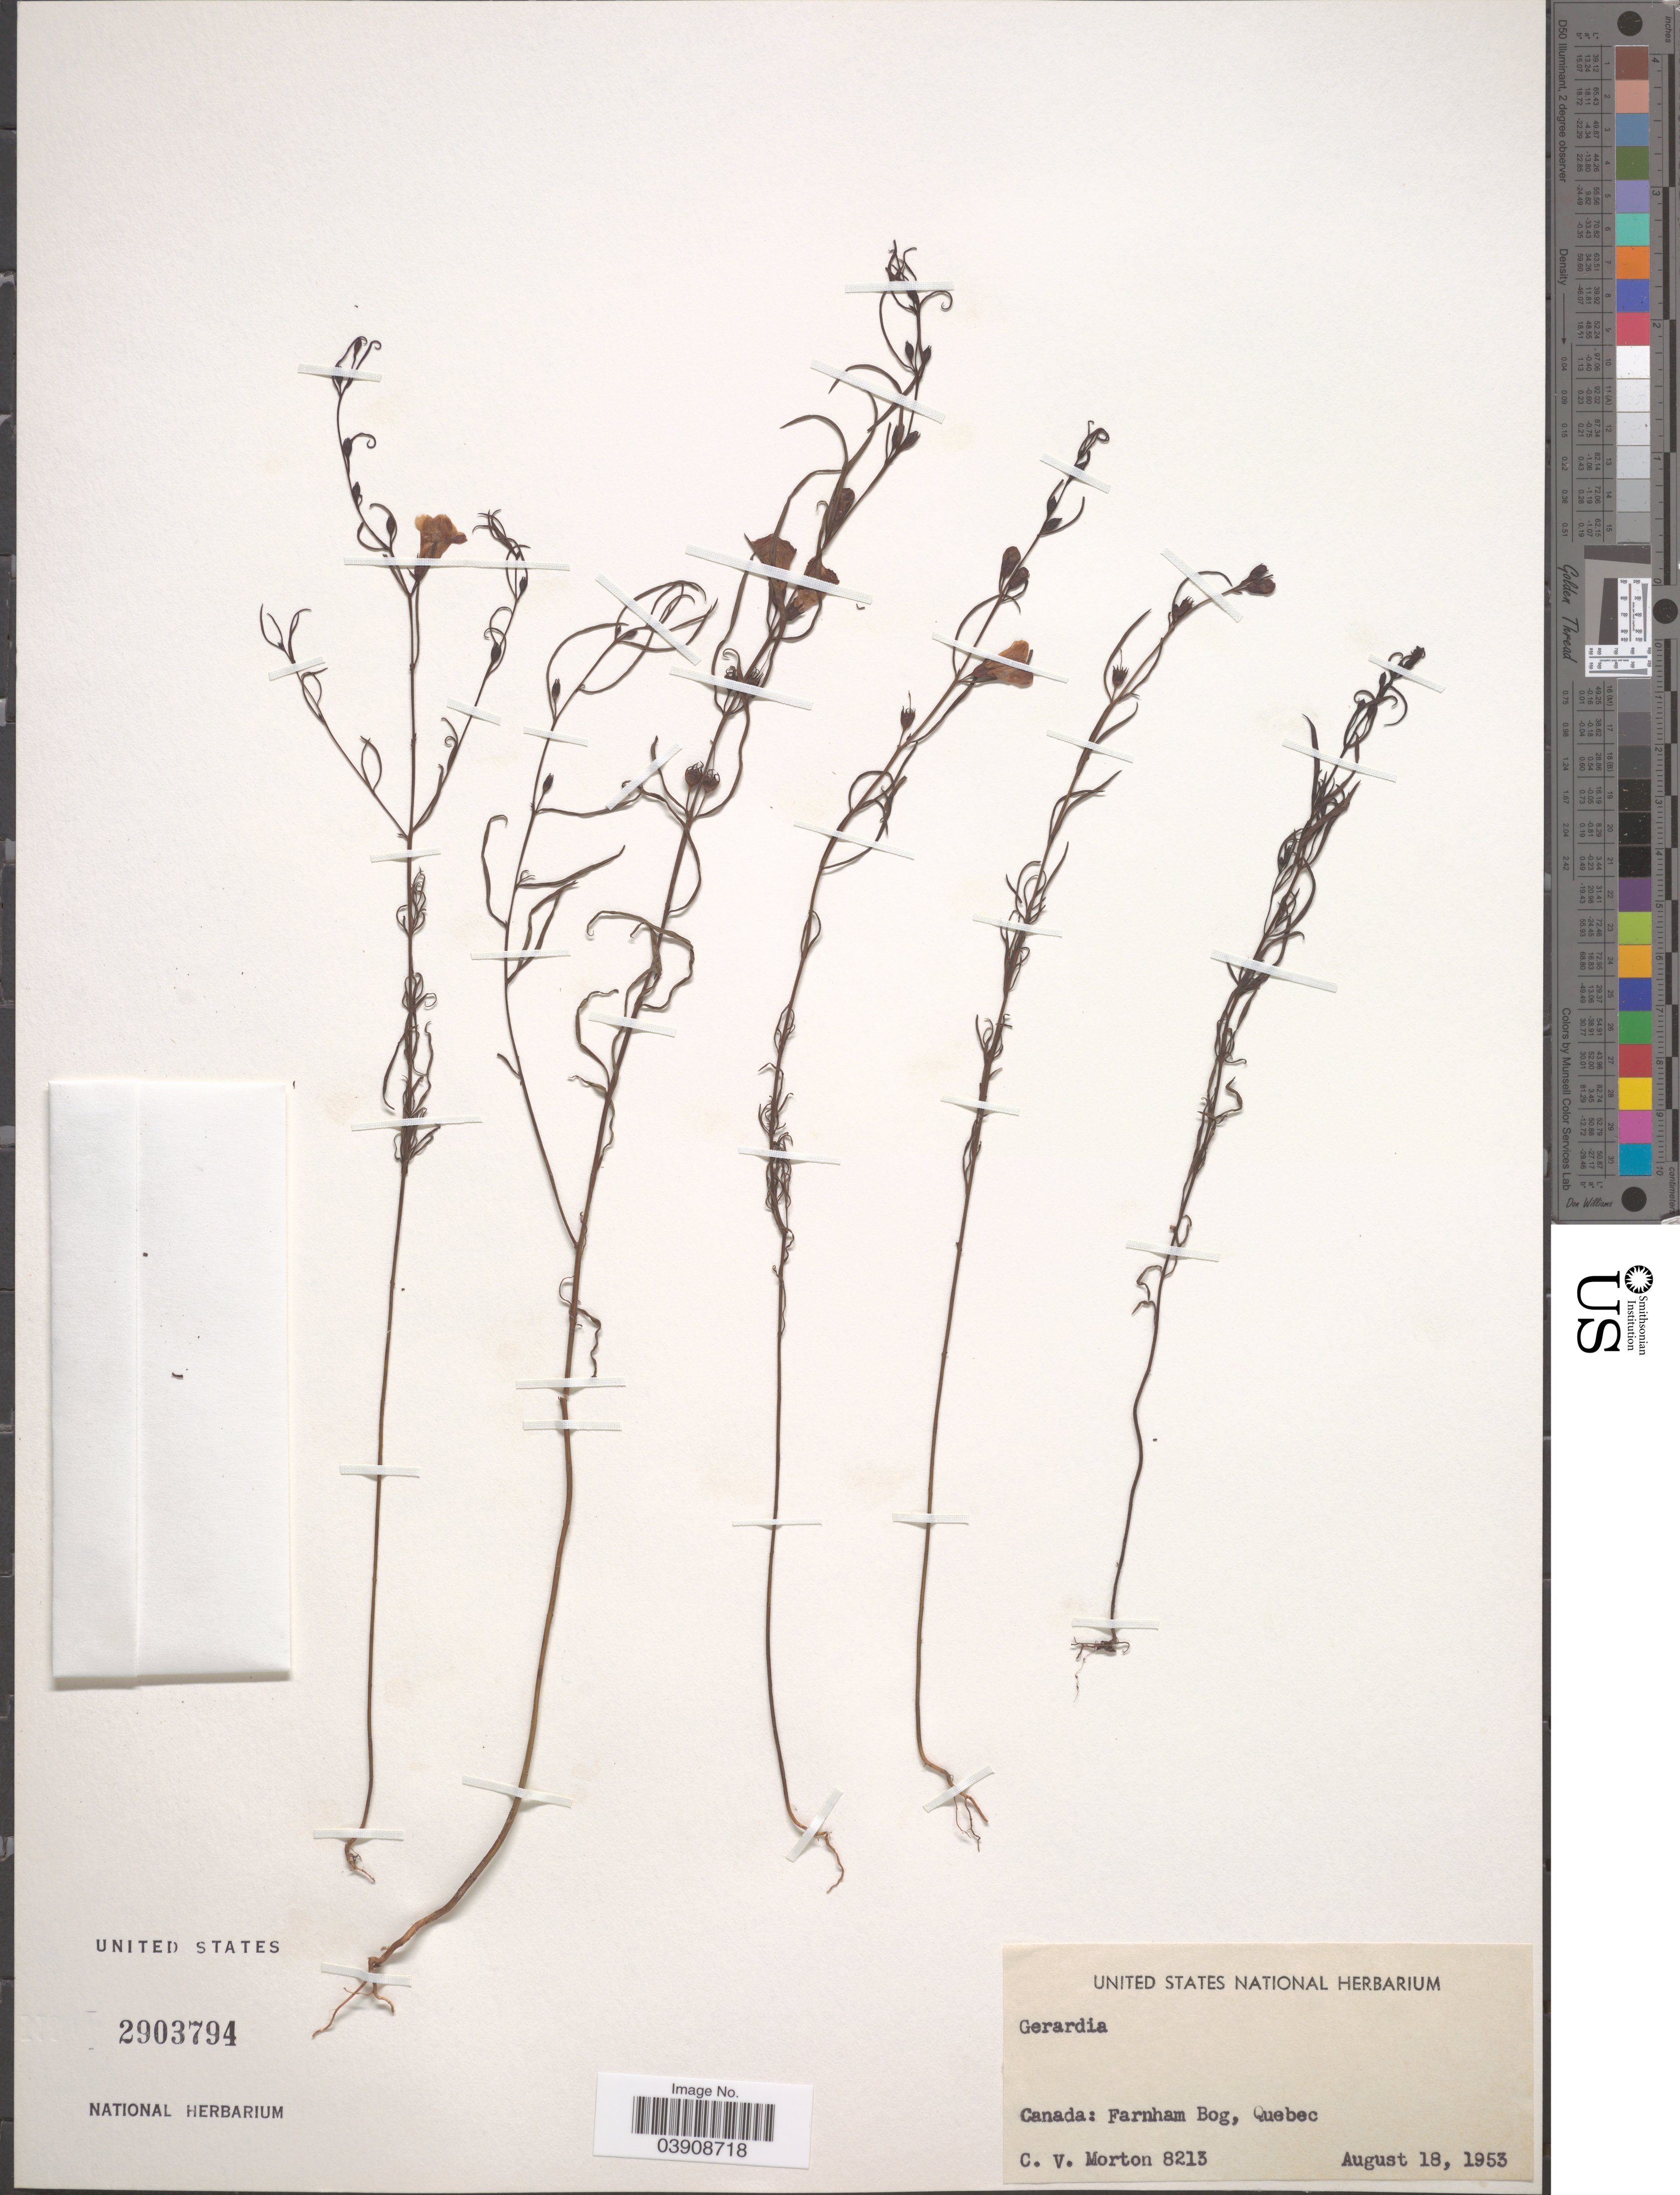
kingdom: Plantae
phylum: Tracheophyta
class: Magnoliopsida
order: Lamiales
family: Orobanchaceae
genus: Agalinis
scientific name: Agalinis sp.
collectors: C. V. Morton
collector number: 8213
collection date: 1953-08-18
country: Canada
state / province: Quebec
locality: Farnham Bog.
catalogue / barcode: US 2903794